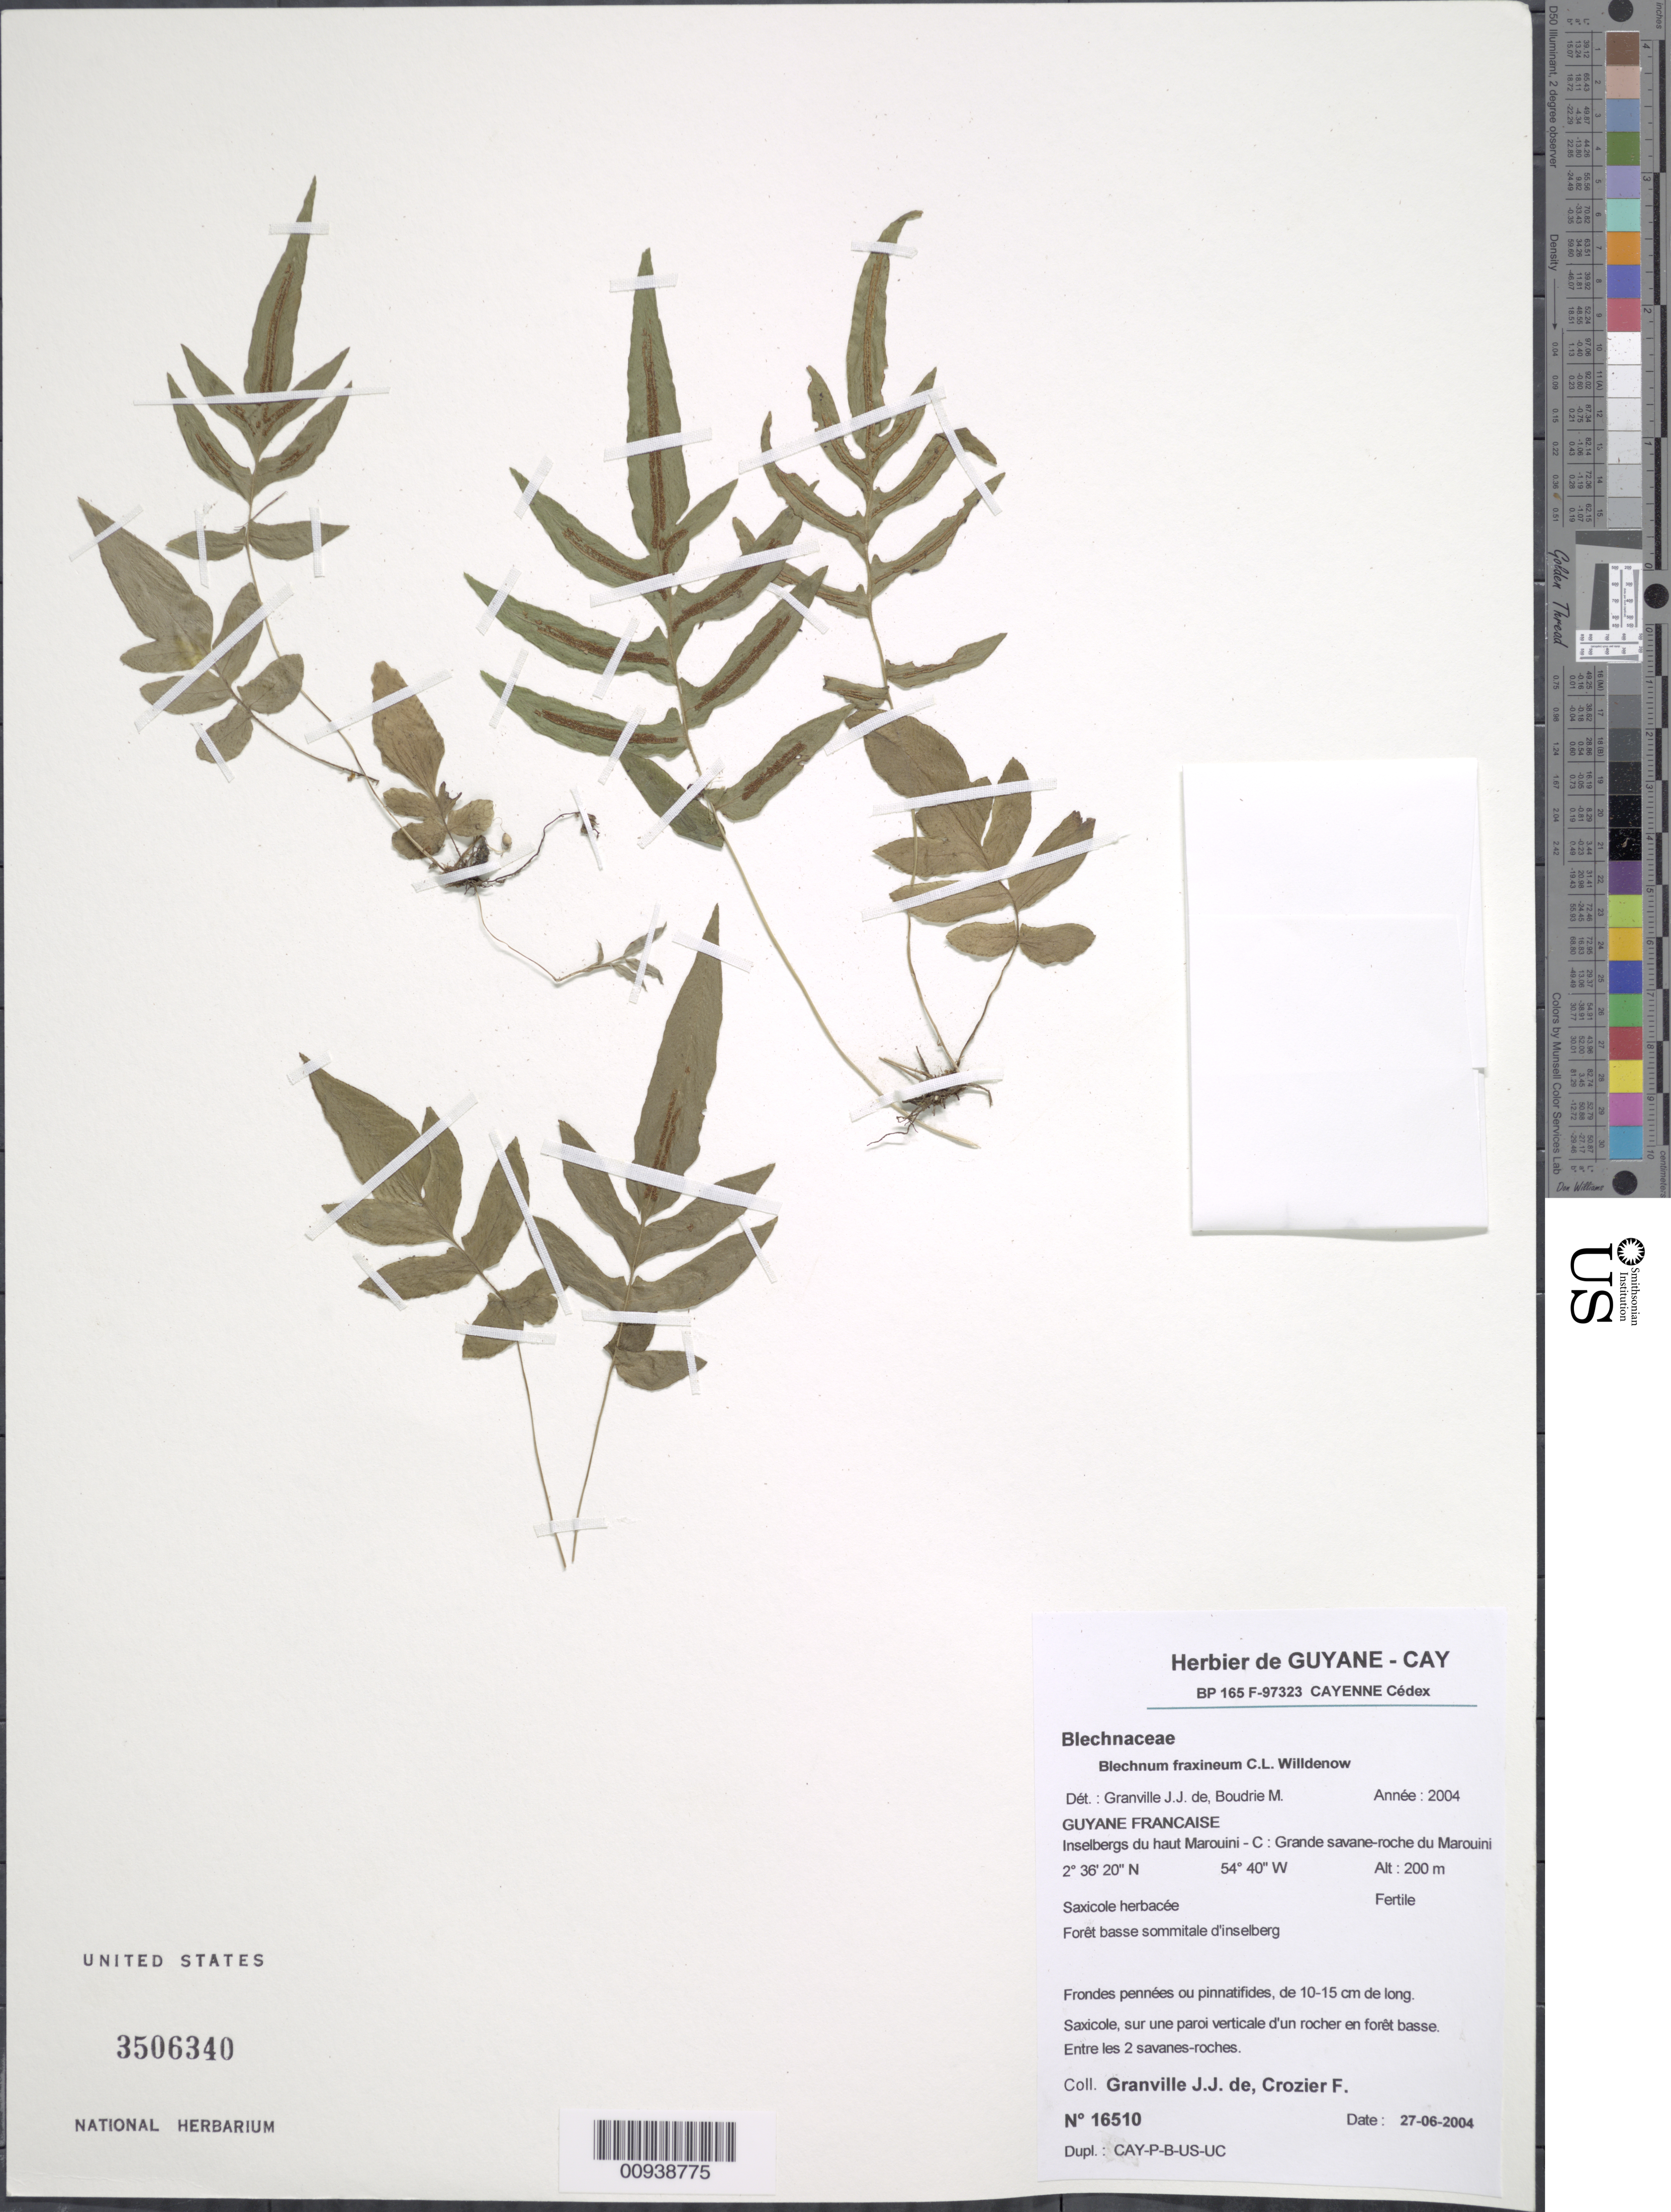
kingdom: Plantae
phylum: Tracheophyta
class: Polypodiopsida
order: Polypodiales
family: Blechnaceae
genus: Blechnum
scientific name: Blechnum x fraxineum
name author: Willd.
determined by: Granville, J. J.; Boudrie, M.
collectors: J.-J. de Granville & F. Crozier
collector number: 16510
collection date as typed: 27-Jun-04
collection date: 2004-06-27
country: French Guiana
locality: Haut Marouini-C; Grande savane-roche du Marouini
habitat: Forêt basse sommitale d'inselberg, entre les 2 savanes-roches; saxicole, sur une paroi verticale d'un rocher en forêt basse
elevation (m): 200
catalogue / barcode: US 3506340